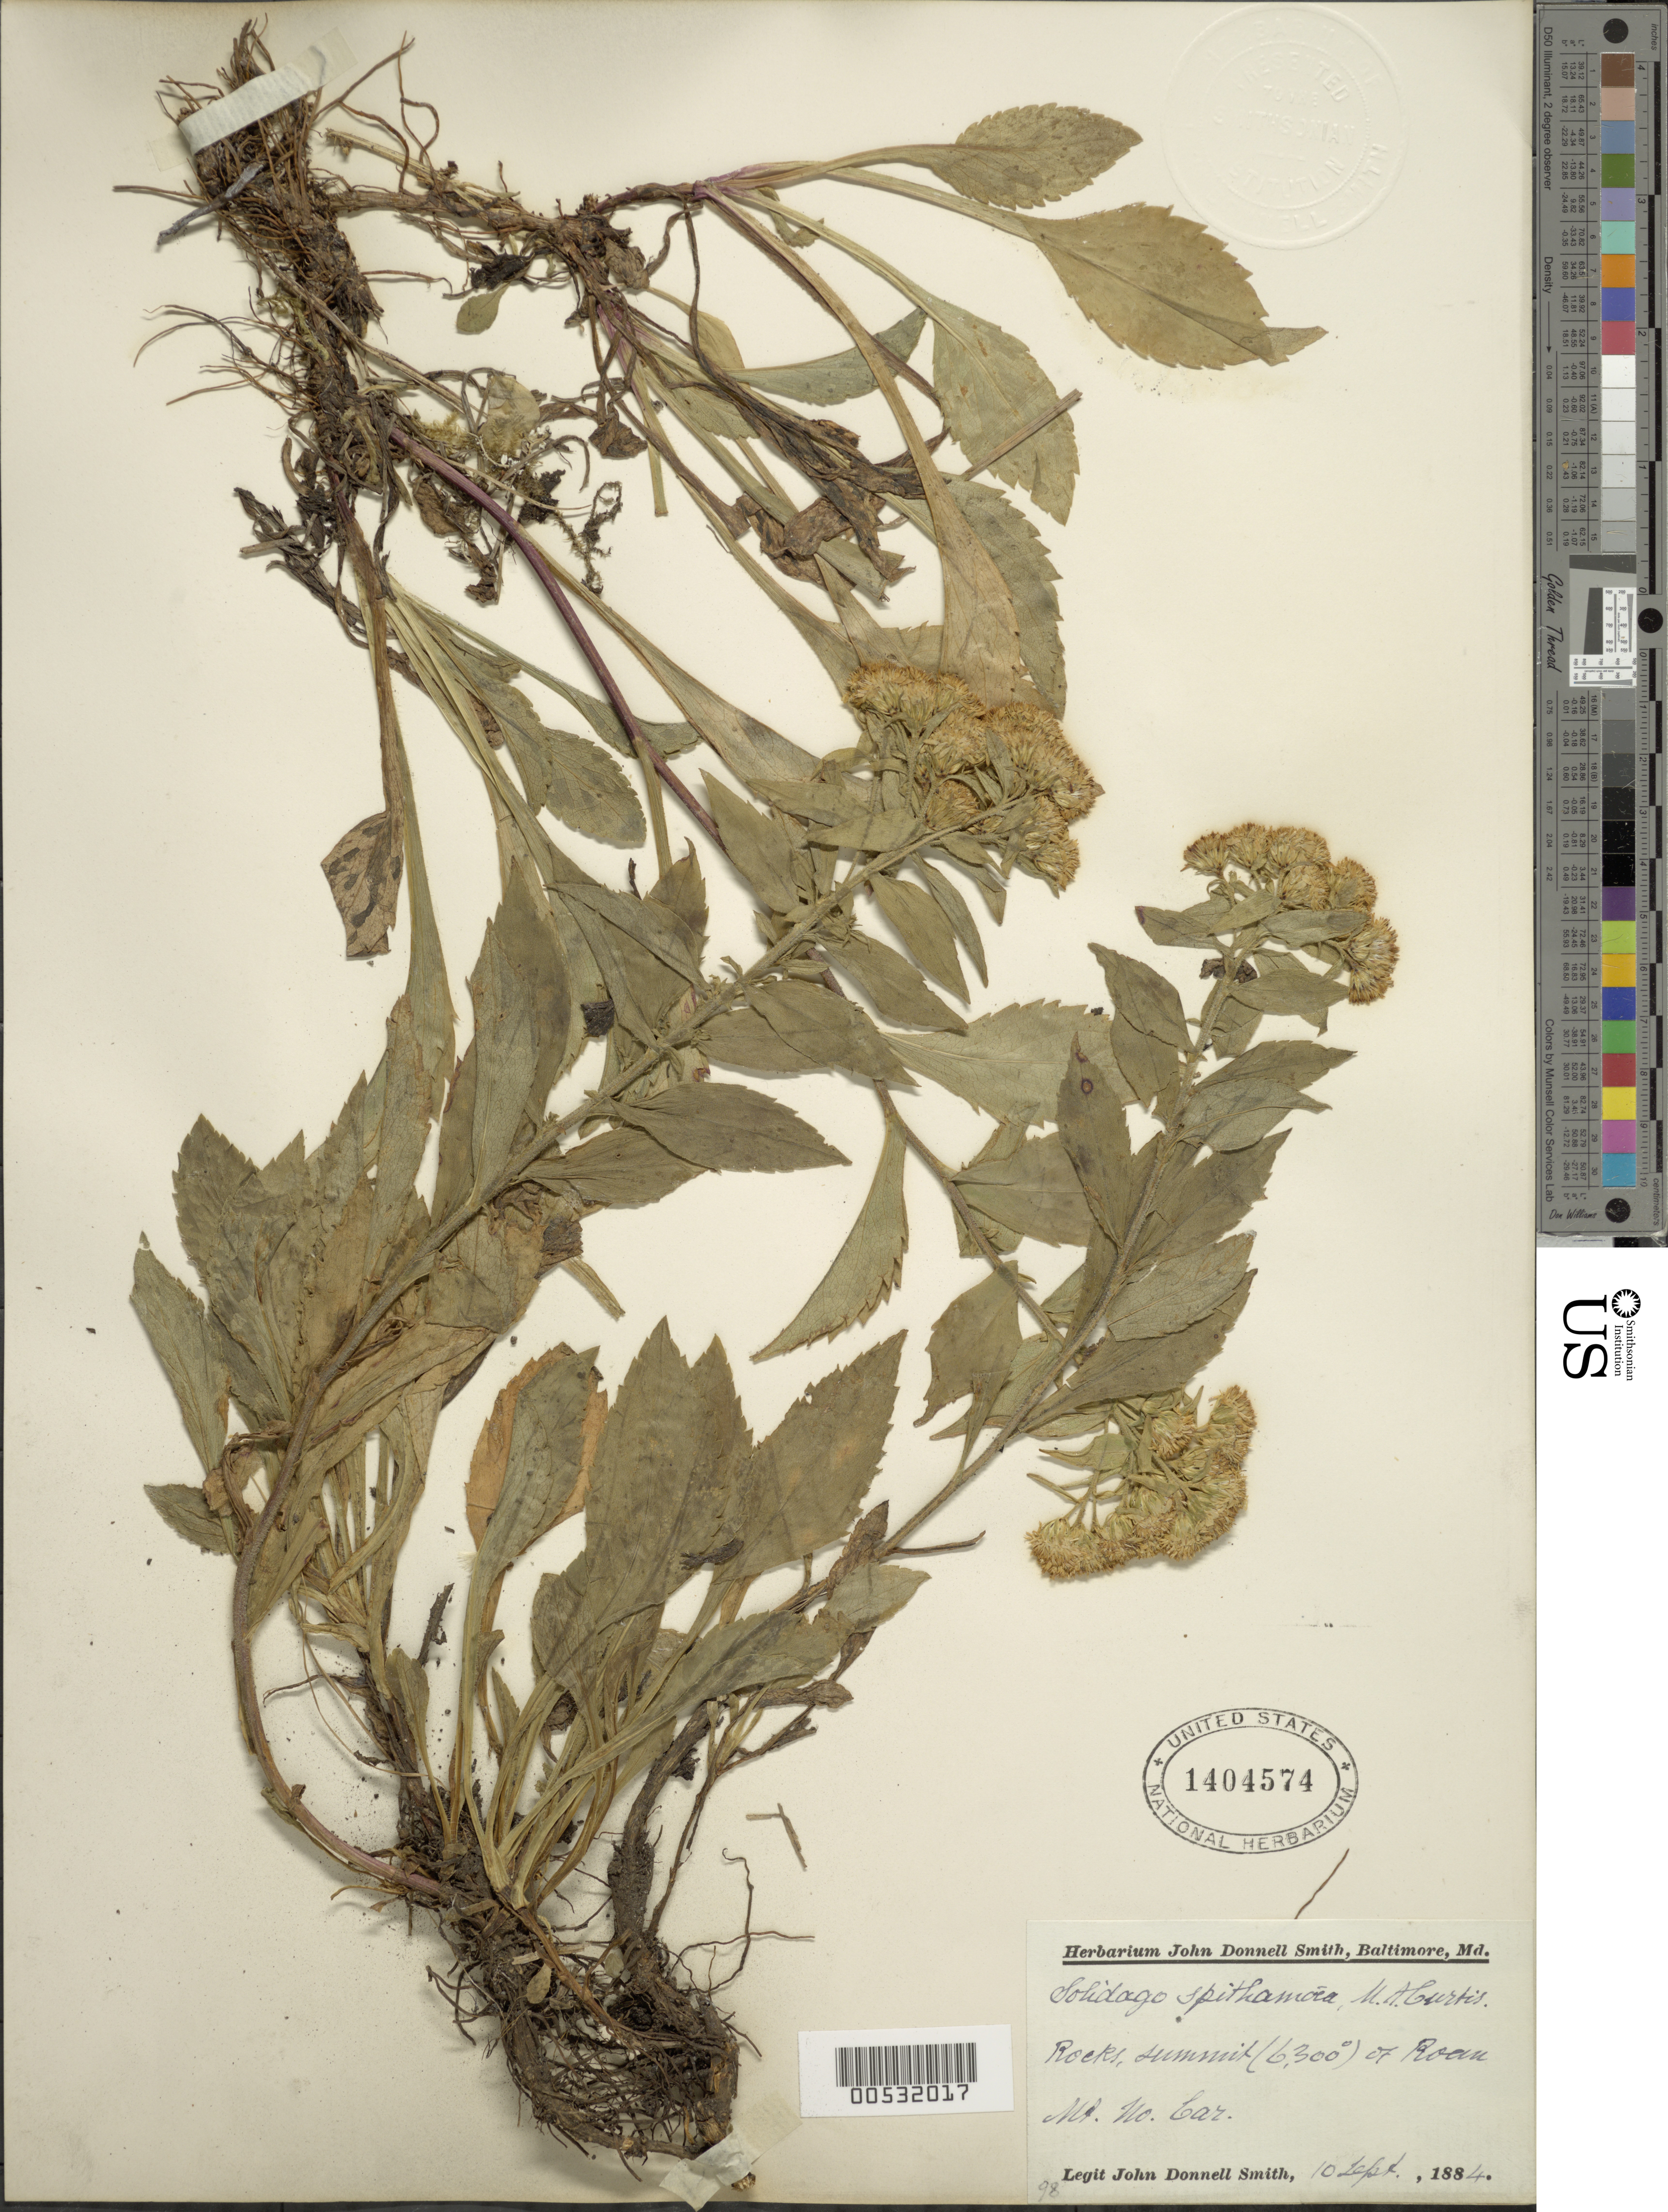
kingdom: Plantae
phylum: Tracheophyta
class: Magnoliopsida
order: Asterales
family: Asteraceae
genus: Solidago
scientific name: Solidago spithamaea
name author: M.A. Curtis ex A. Gray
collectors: J. Donnell Smith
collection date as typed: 10 Sep 1884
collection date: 1884-09-10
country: United States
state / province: North Carolina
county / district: Mitchell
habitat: Rocks.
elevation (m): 1889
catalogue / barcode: US 1404574